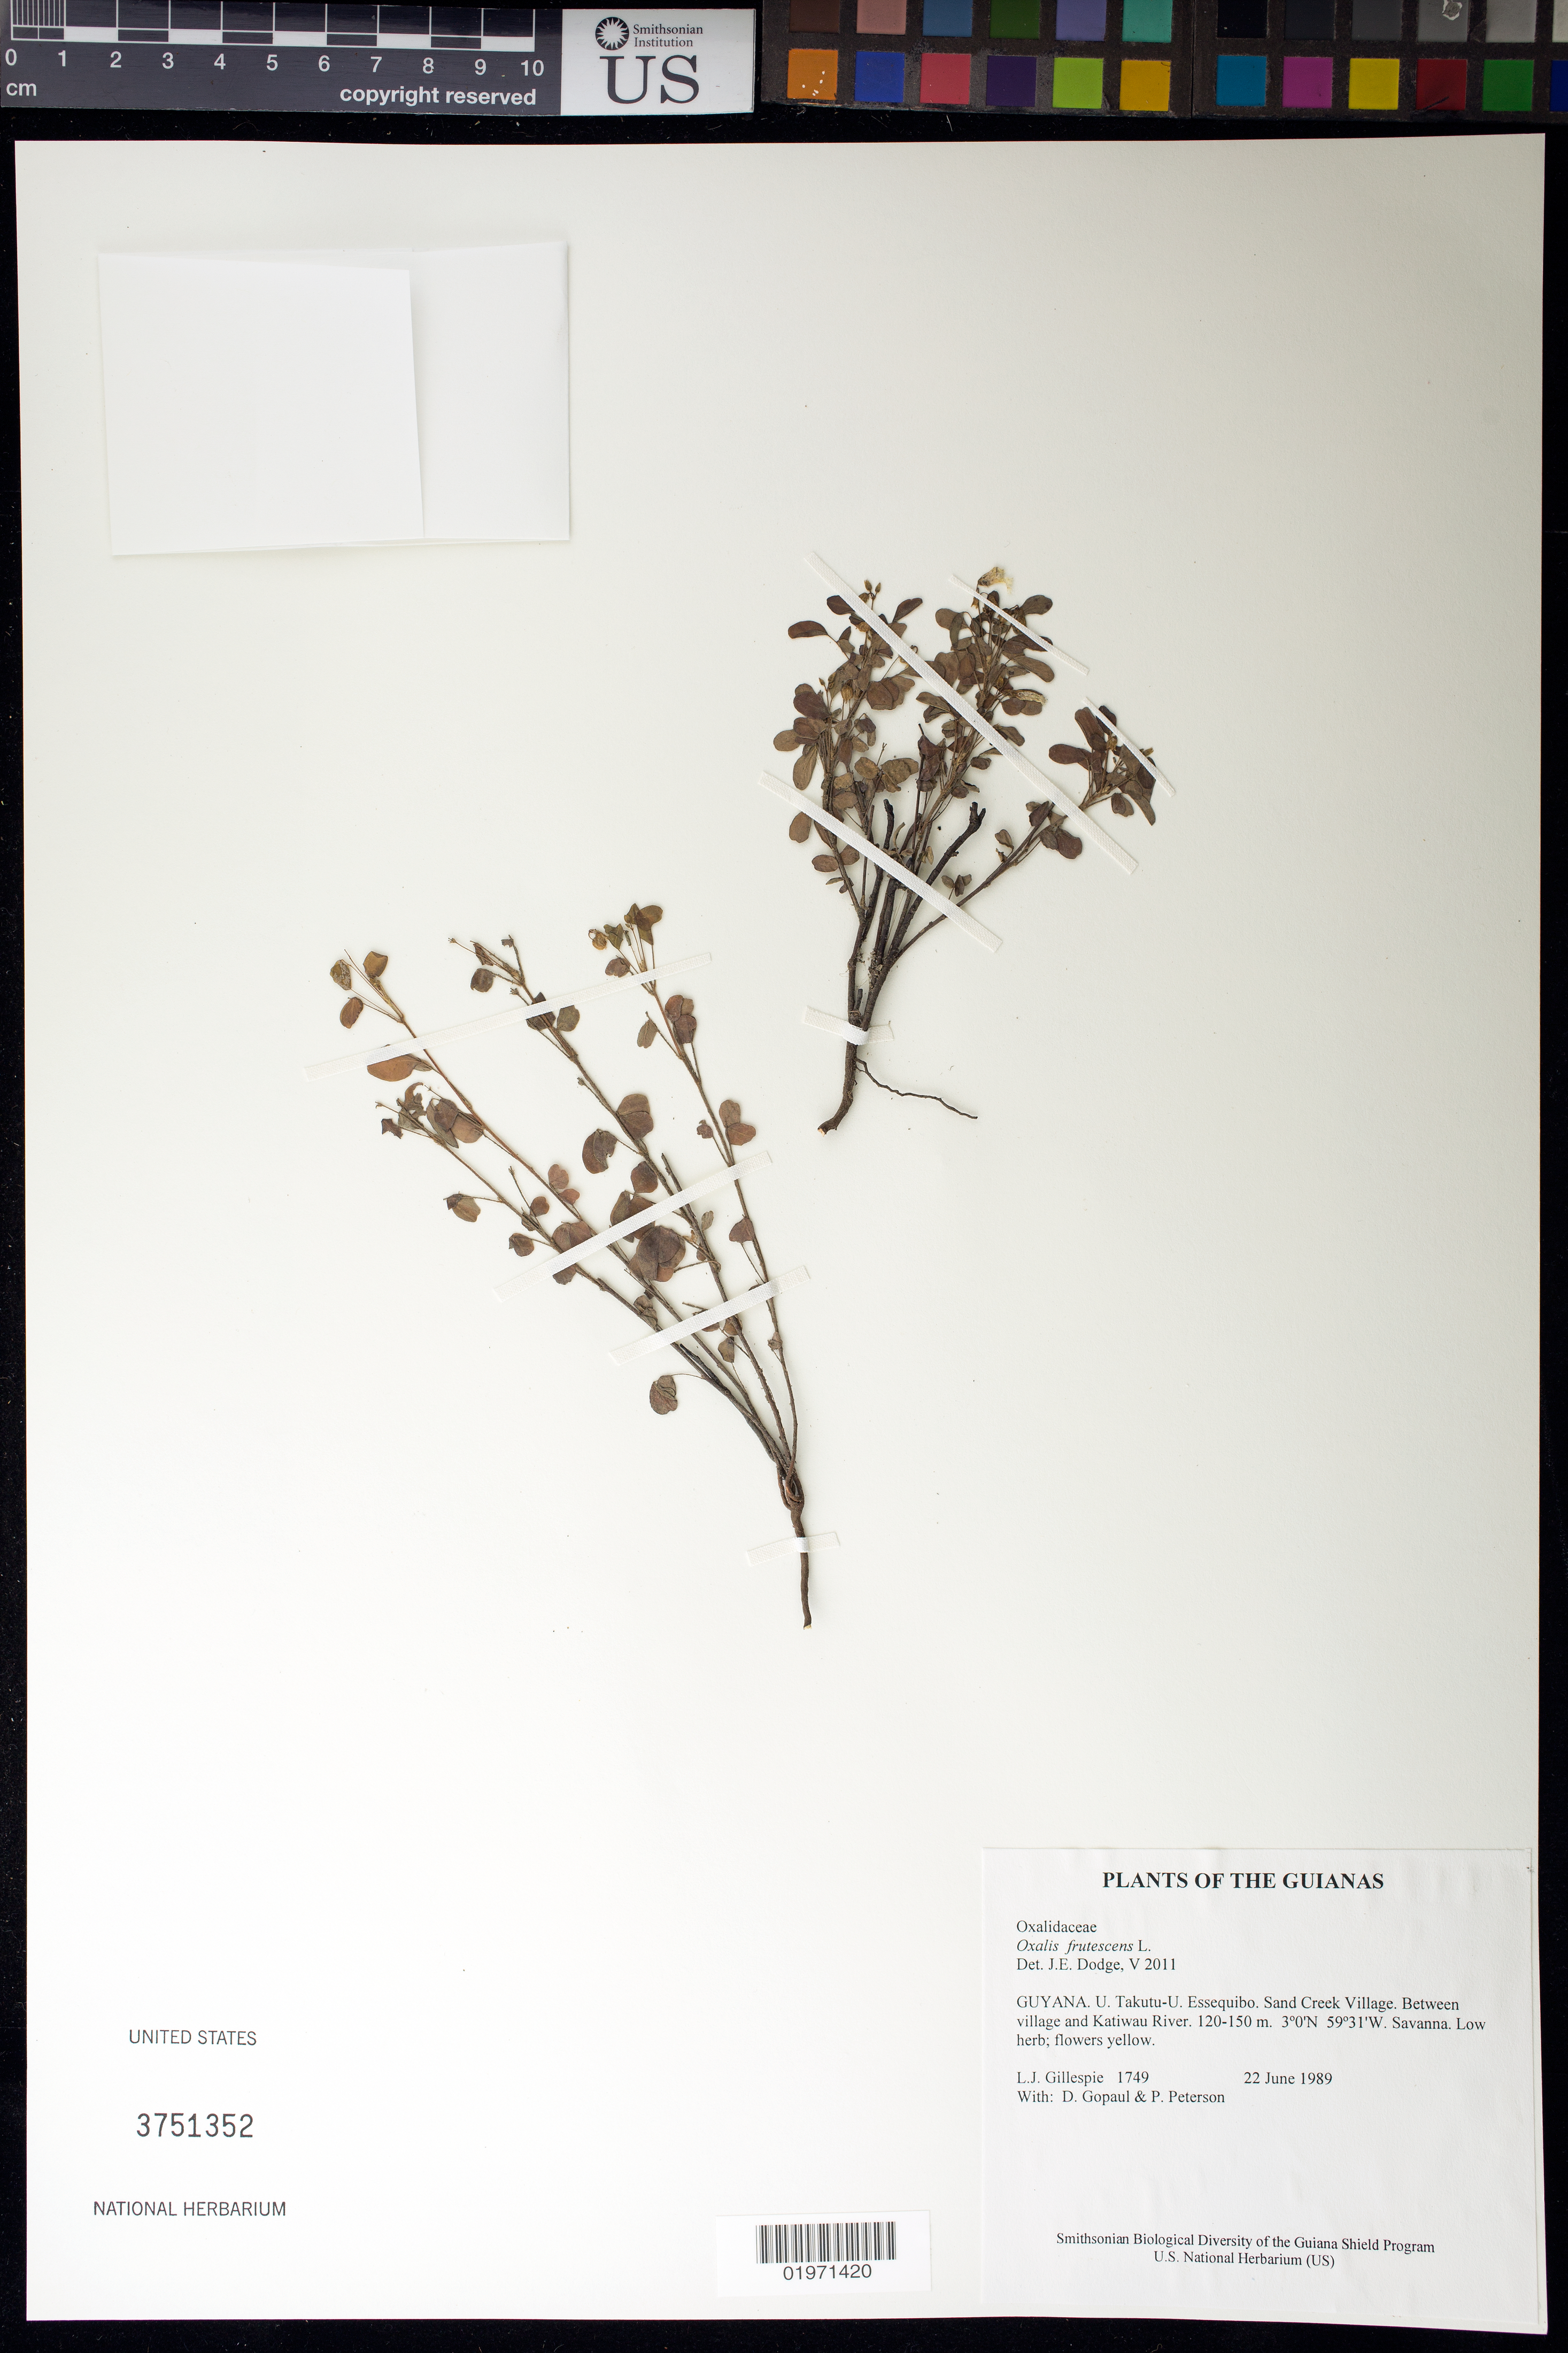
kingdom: Plantae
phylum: Tracheophyta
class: Magnoliopsida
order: Oxalidales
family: Oxalidaceae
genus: Oxalis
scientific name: Oxalis frutescens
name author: L.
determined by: Dodge, J. E.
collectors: L. J. Gillespie, D. Gopaul & P. M. Peterson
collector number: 1749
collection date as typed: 22 June 1989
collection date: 1989-06-22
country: Guyana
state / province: U. Takutu-U. Essequibo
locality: Sand Creek Village. Between village and Katiwau River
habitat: Savanna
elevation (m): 120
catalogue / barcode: US 3751352